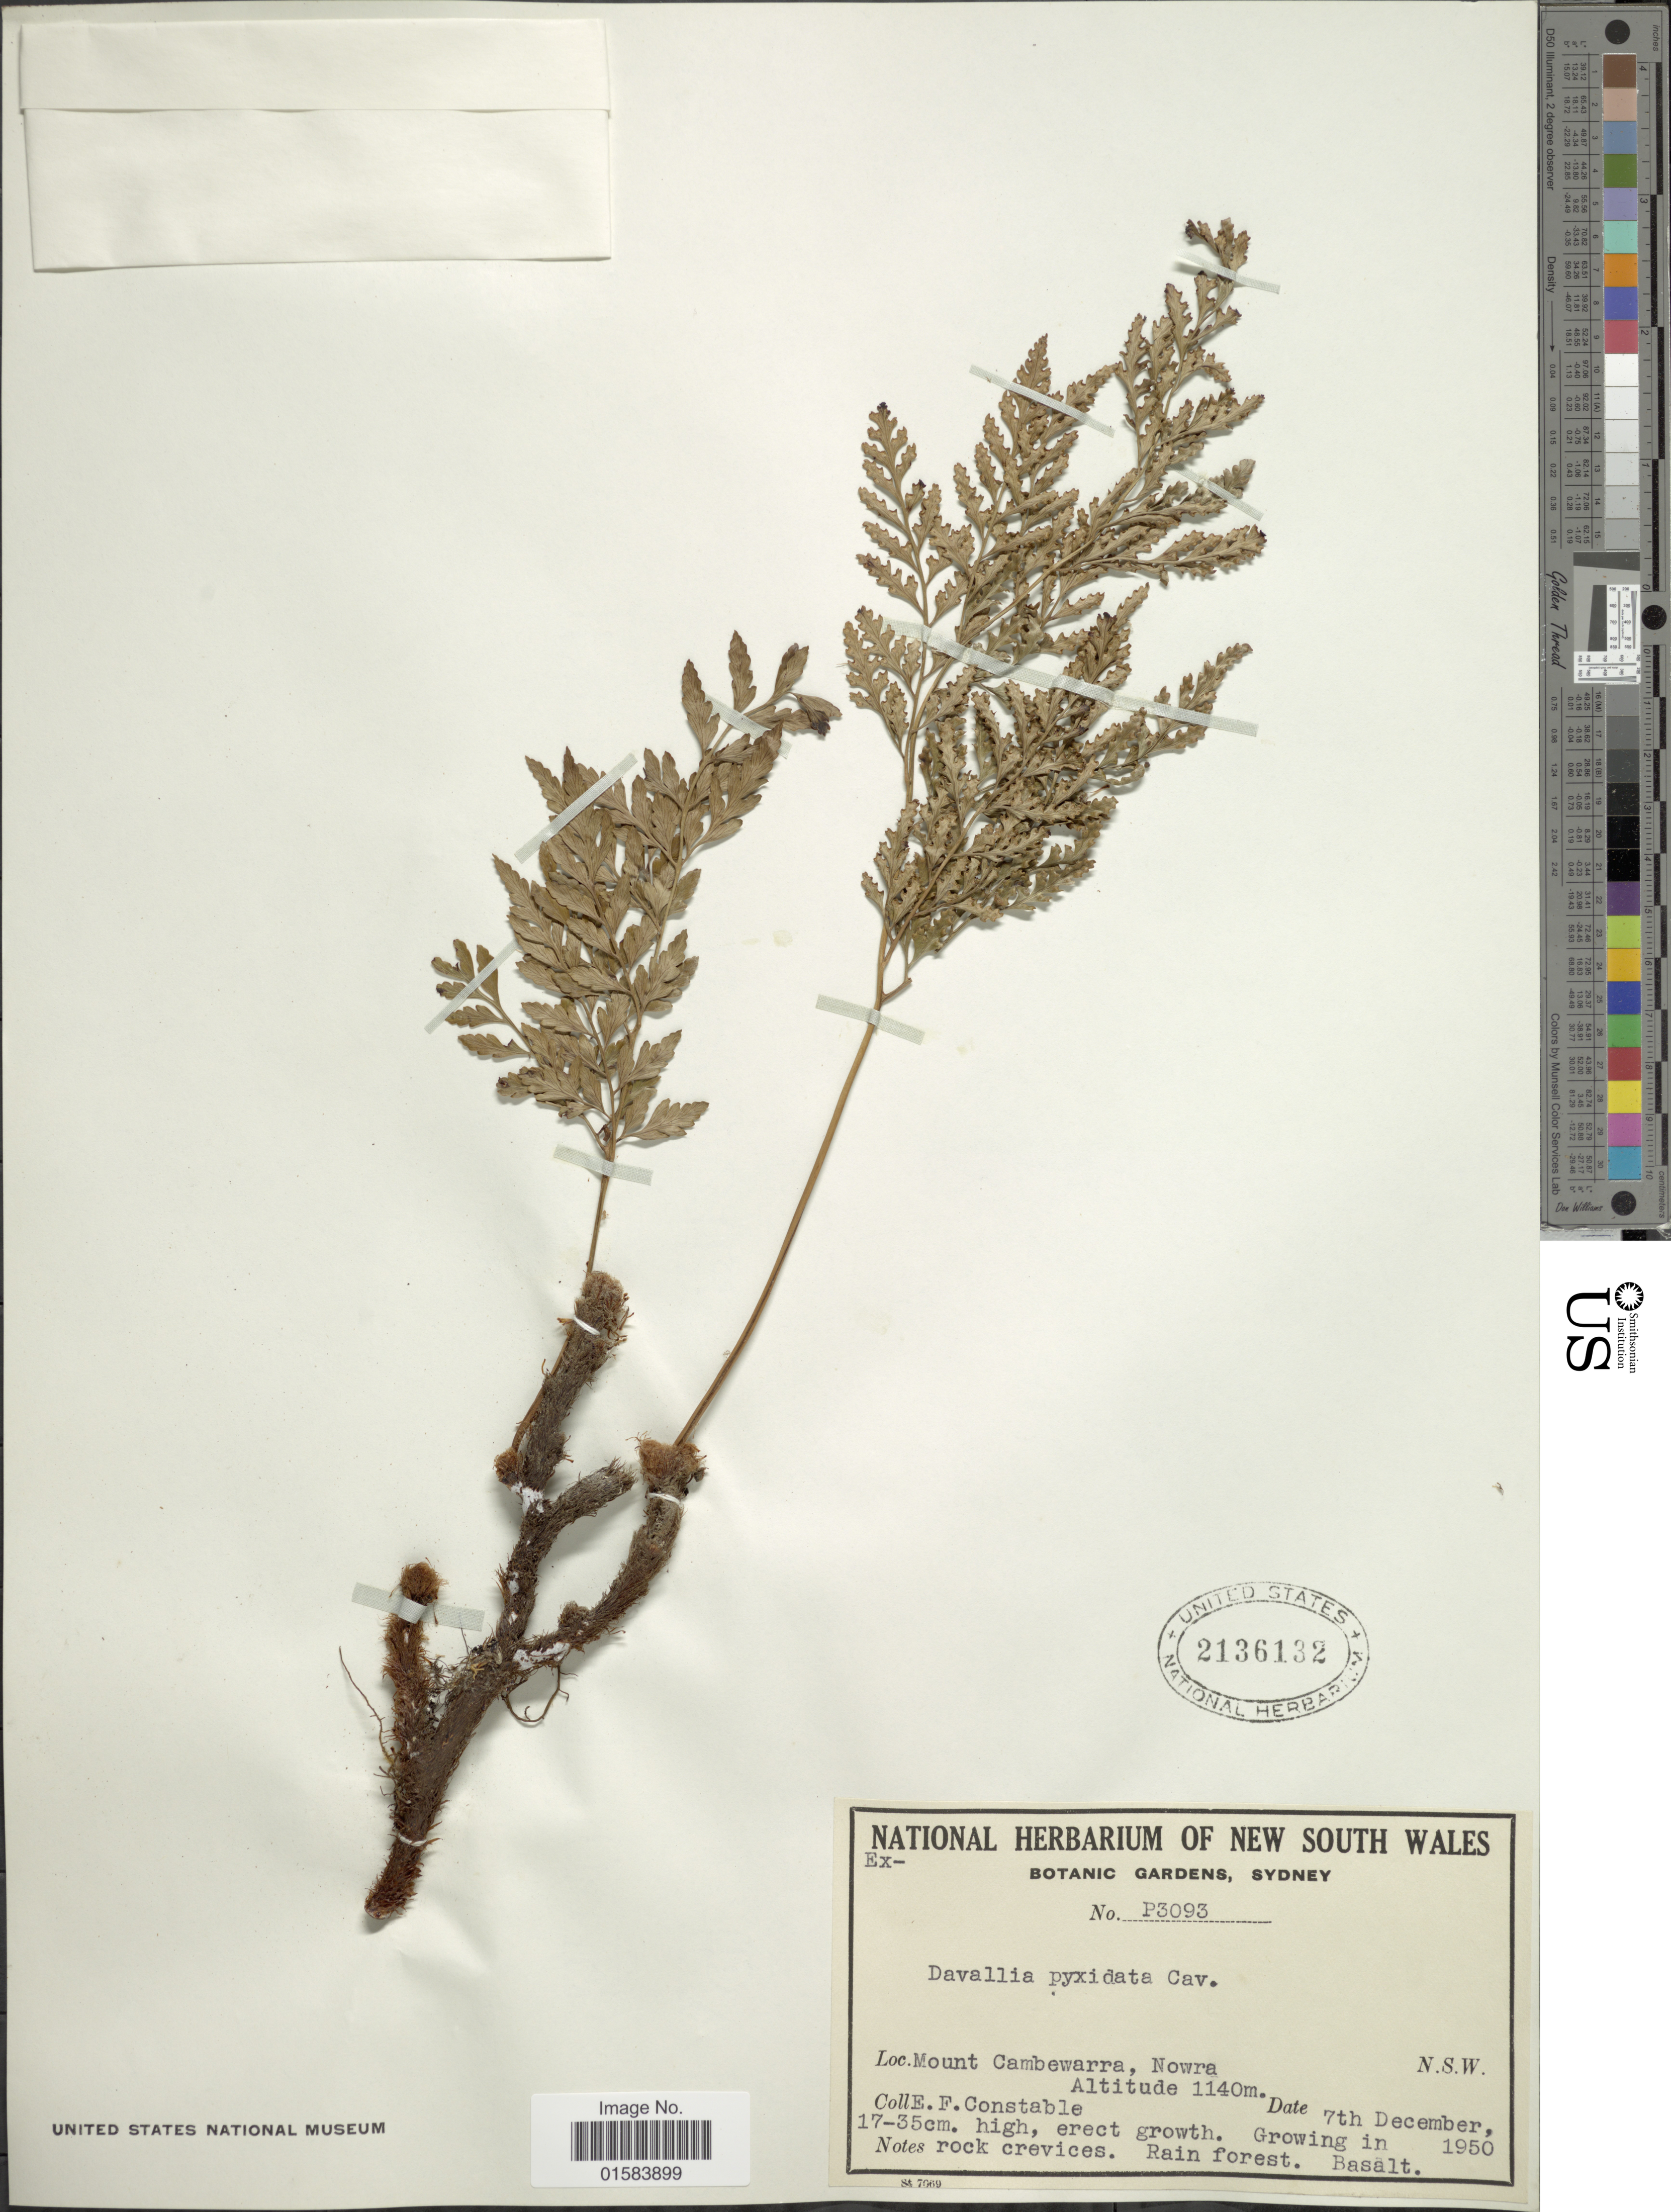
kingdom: Plantae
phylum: Tracheophyta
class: Polypodiopsida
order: Polypodiales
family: Davalliaceae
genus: Davallia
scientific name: Davallia solida var. pyxidata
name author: (Cav.) Noot.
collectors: E. F. Constable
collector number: P3093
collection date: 1950-12-07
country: Australia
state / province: New South Wales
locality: Mount Cambewarra, Nowra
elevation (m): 1140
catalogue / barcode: US 2136132